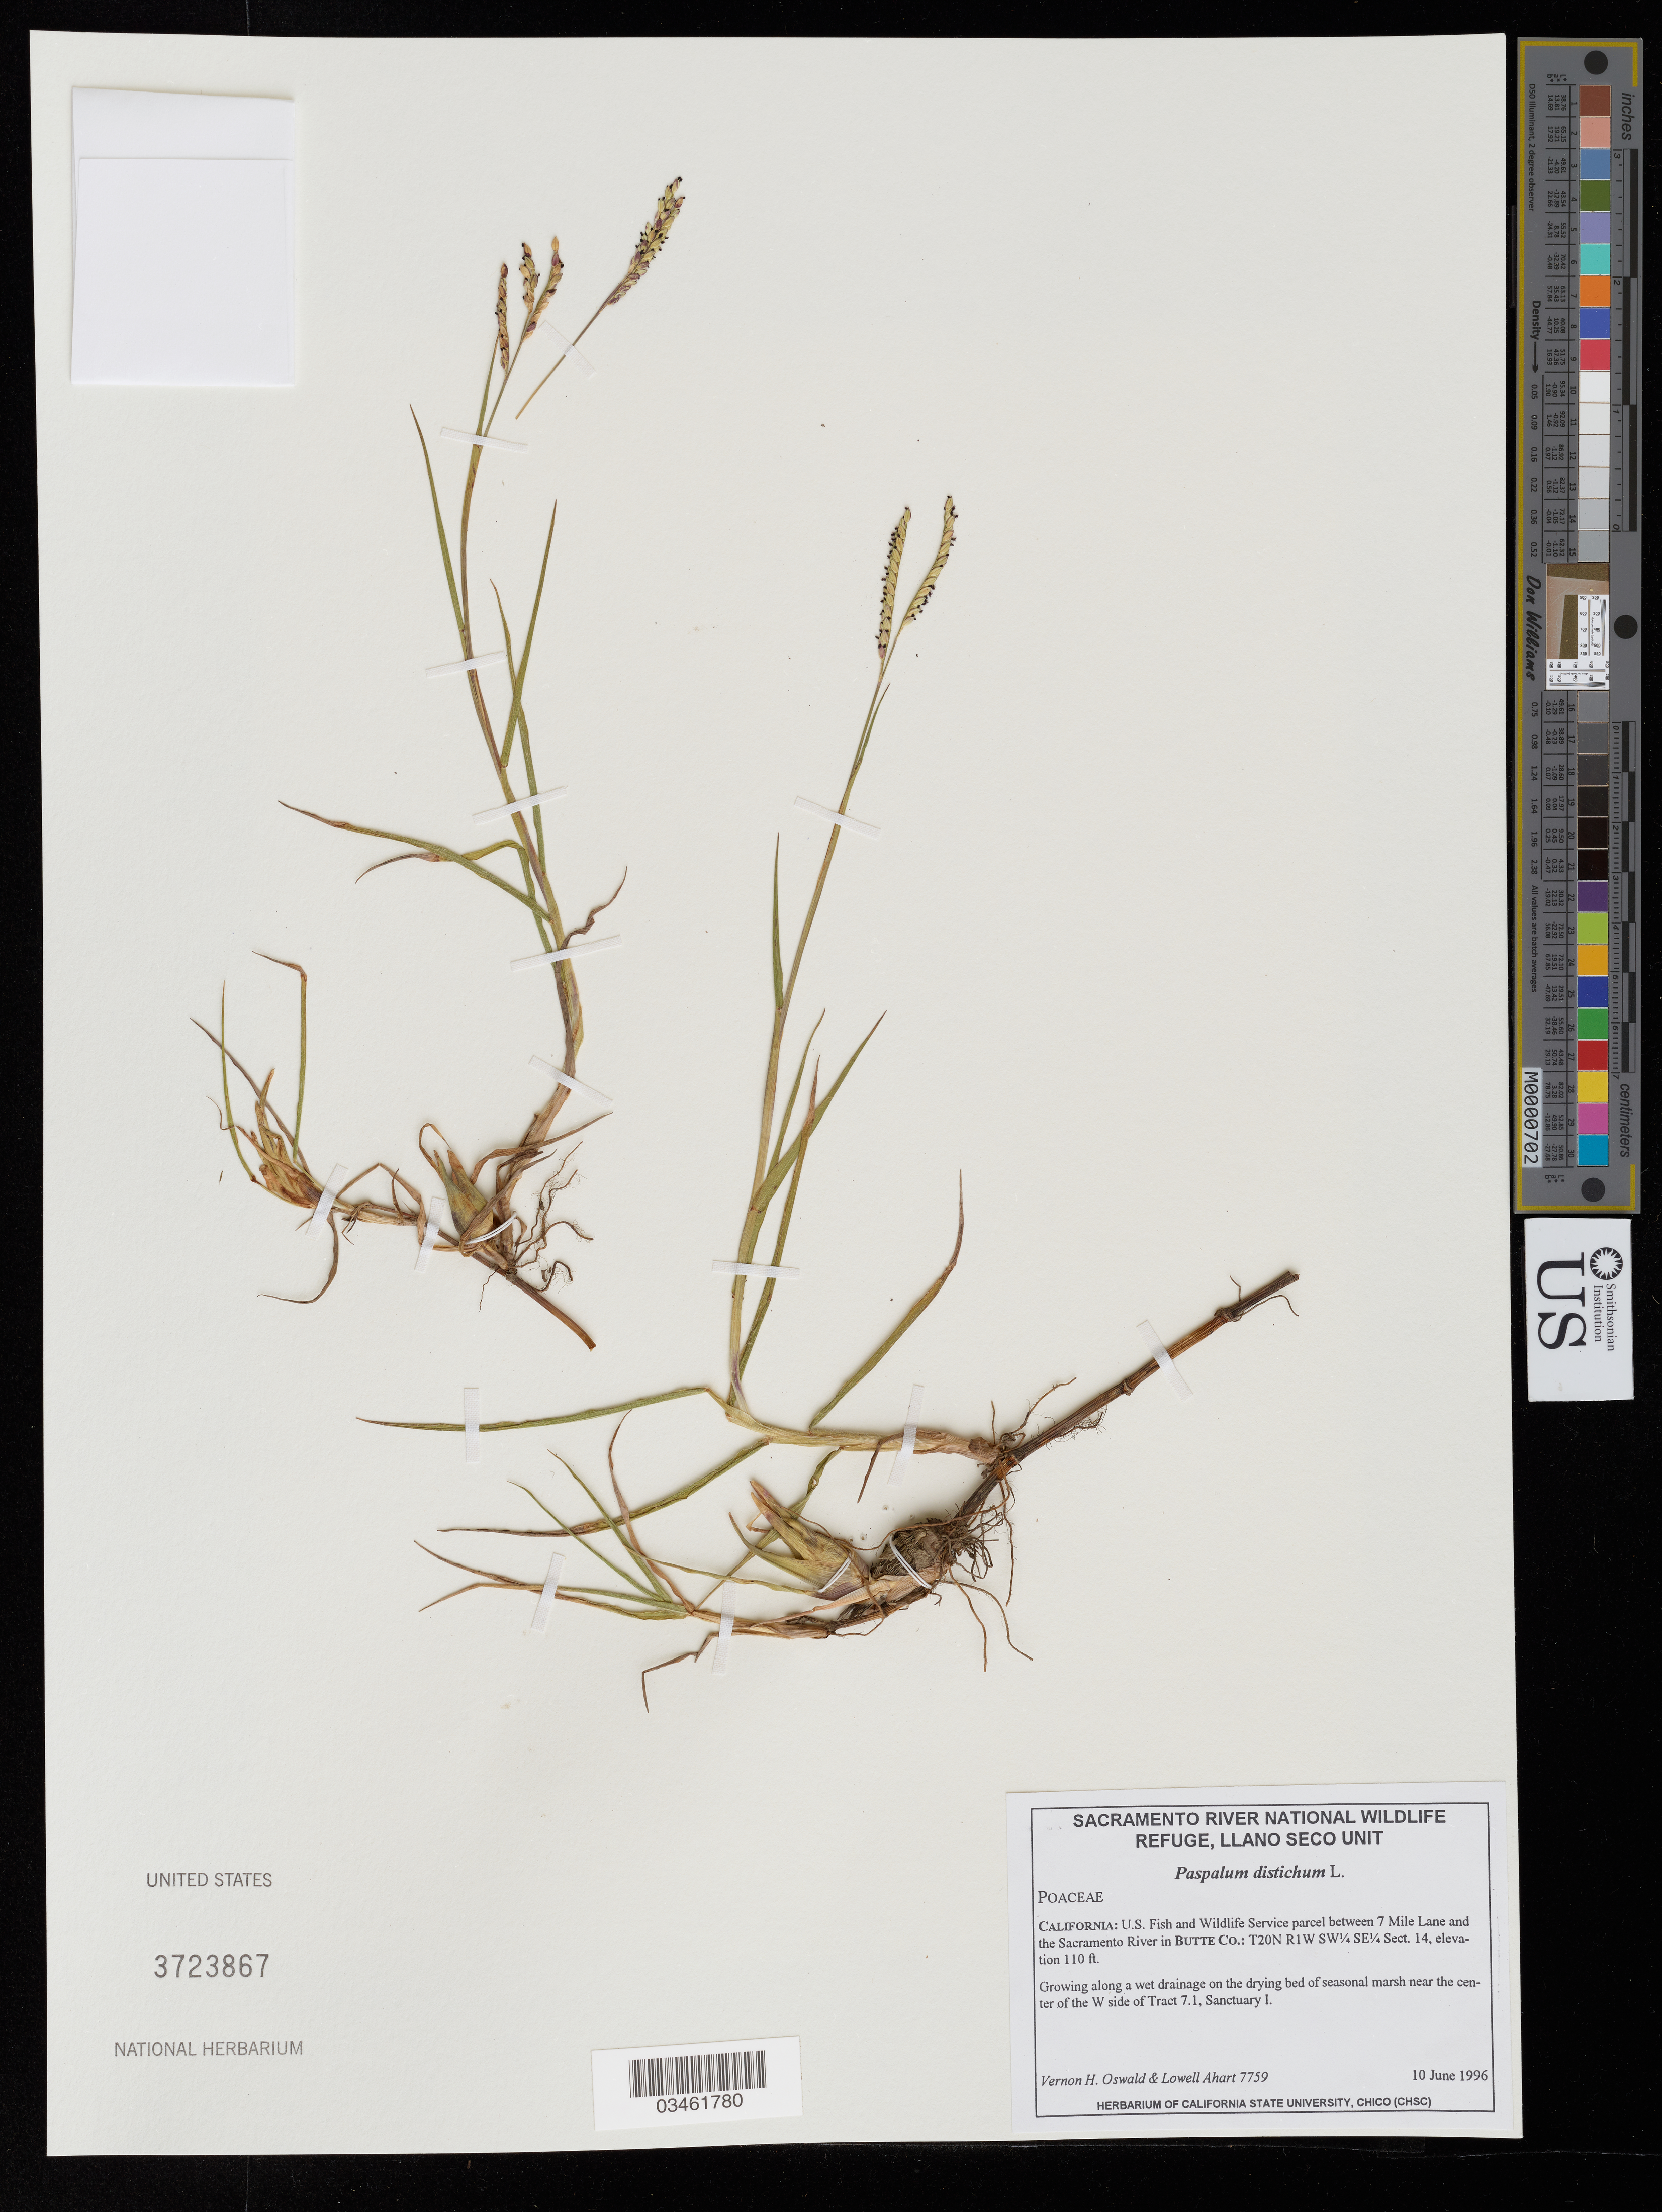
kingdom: Plantae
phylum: Tracheophyta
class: Liliopsida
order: Poales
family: Poaceae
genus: Paspalum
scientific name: Paspalum distichum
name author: L.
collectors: V. Oswald & L. Ahart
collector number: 7759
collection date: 1996-06-10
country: United States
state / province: California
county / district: Sacramento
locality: Sacramento River National Wildlife Refuge, Llano Seco Unit. U. S. Fish and Wildlife Service parcel between 7 Mile Lane and the Sacramento River in Butte Co.: T20N R1W SW¼ SE¼ Sect. 14. Along a wet drainage on the drying bed of seasonal marsh near the center of the W side of Tract 7.1, Sanctuary I.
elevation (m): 34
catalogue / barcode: US 3723867